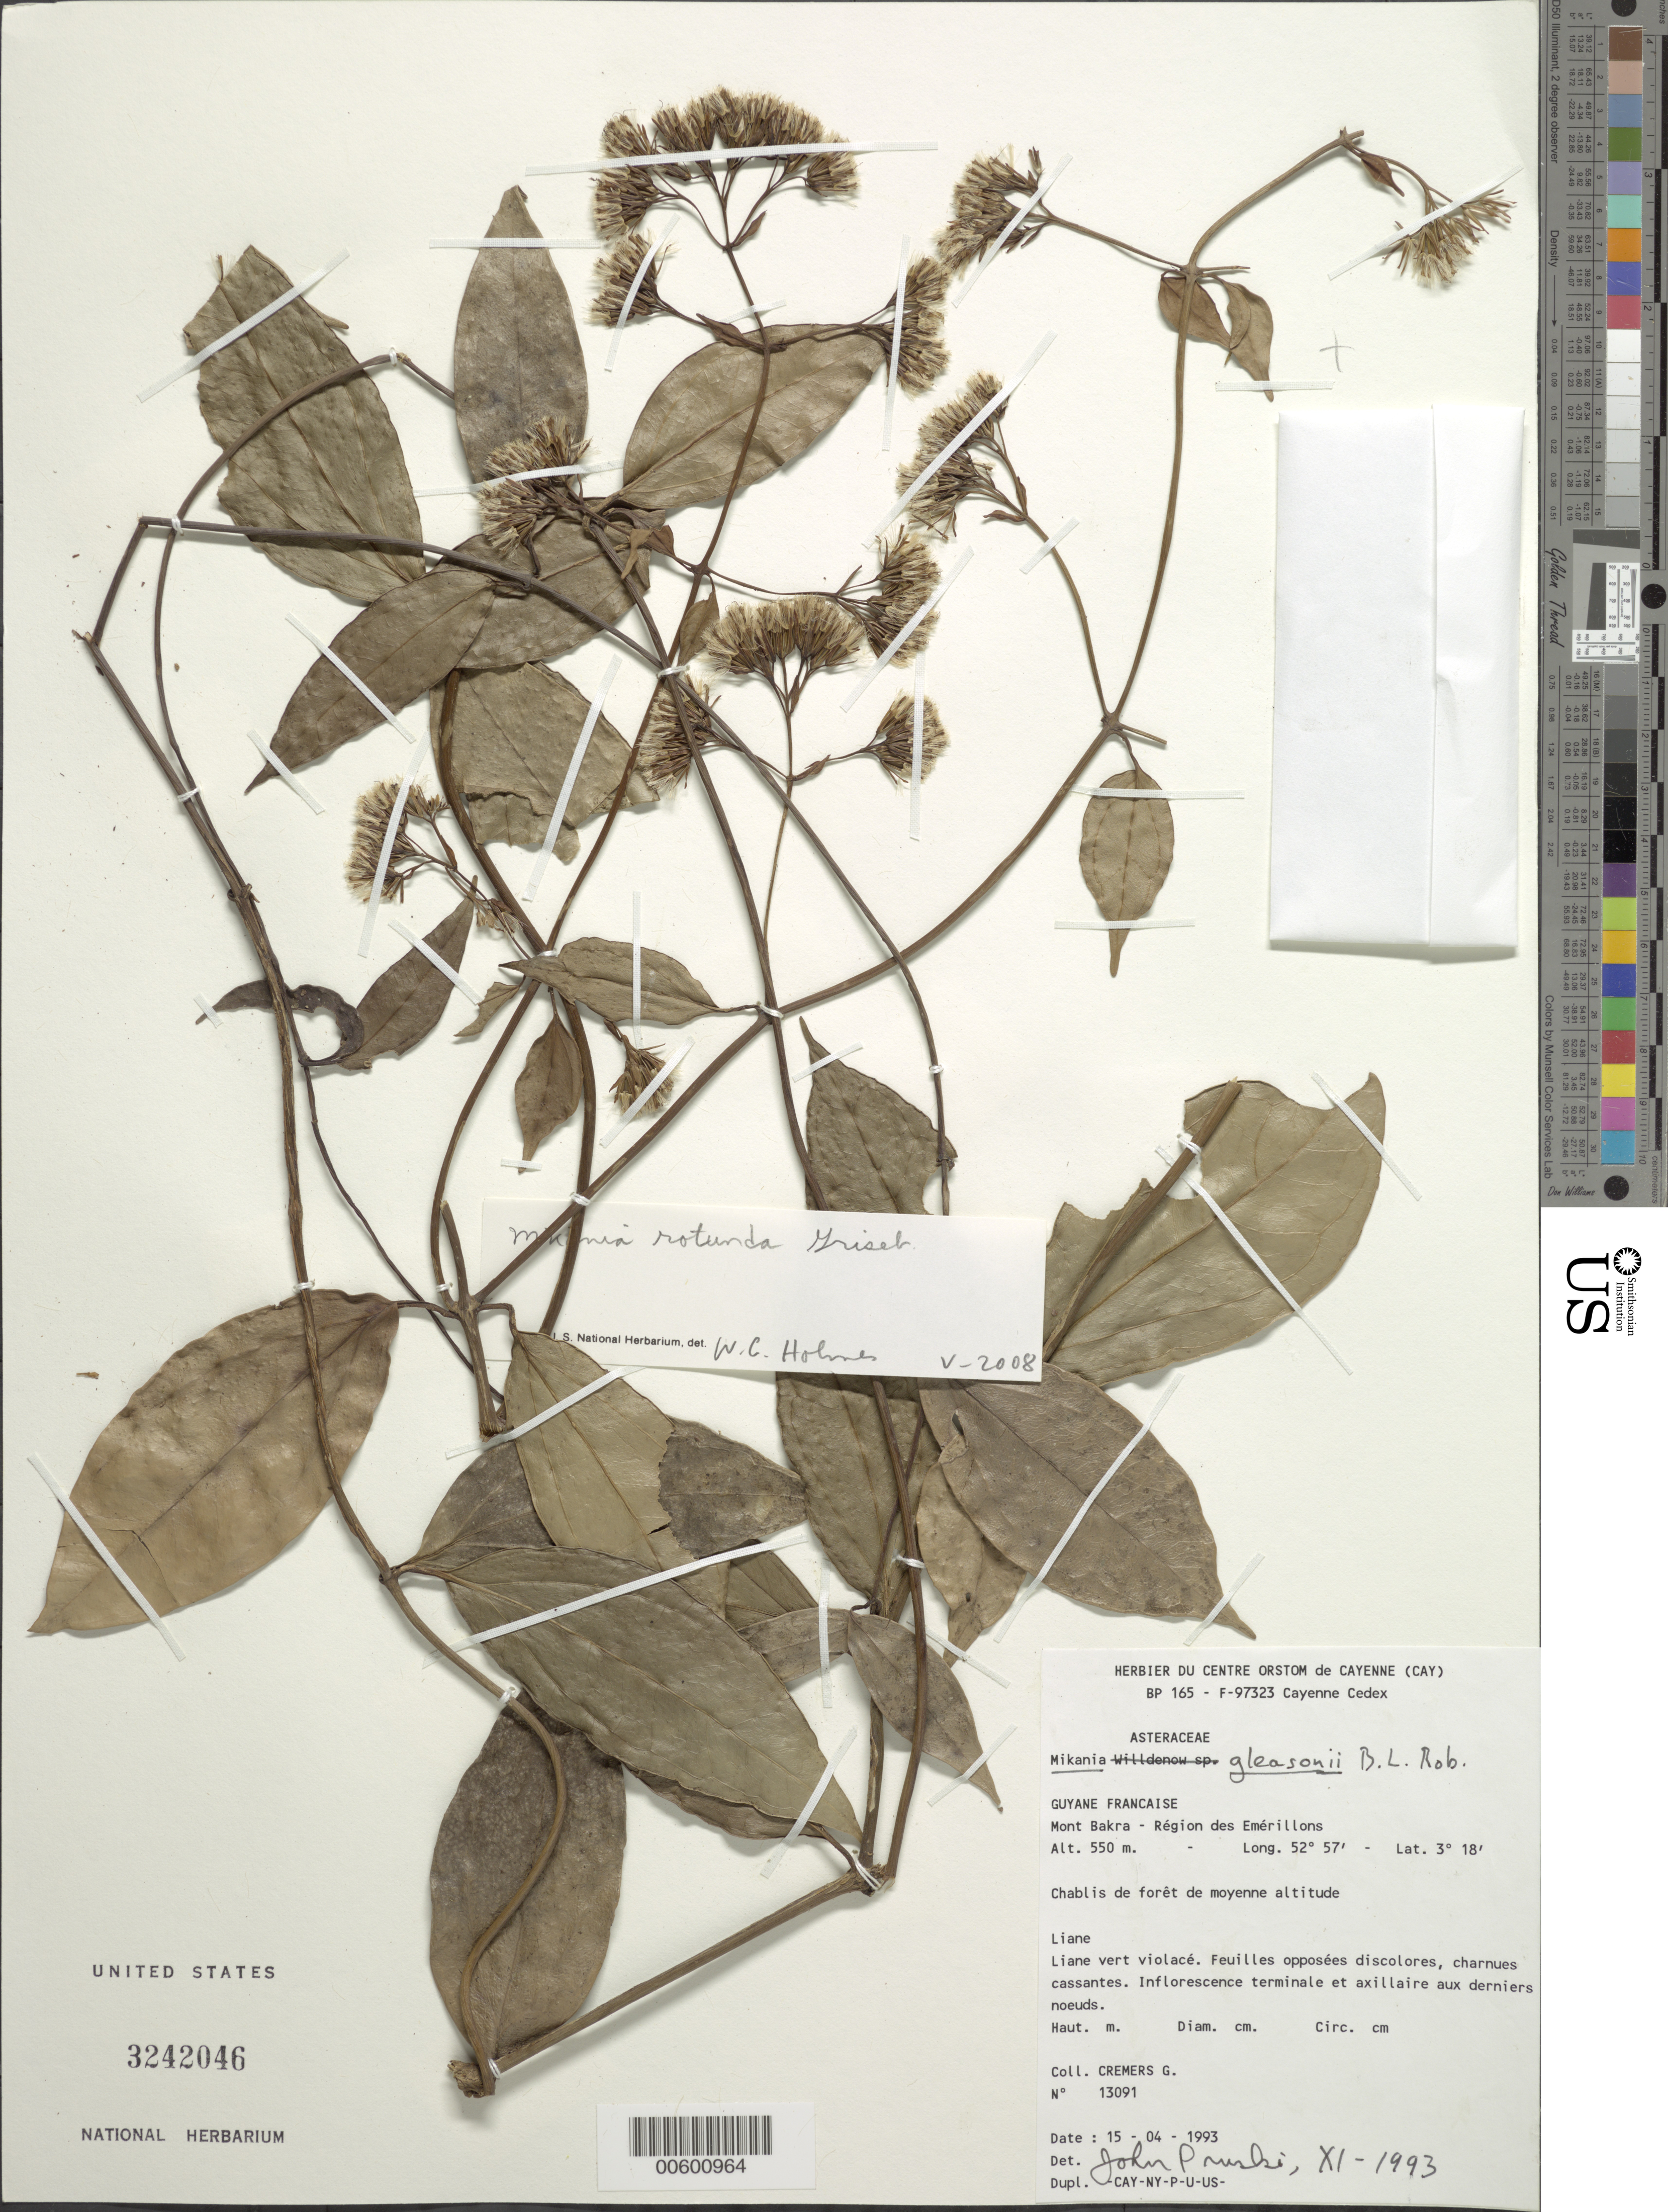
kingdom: Plantae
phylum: Tracheophyta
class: Magnoliopsida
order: Asterales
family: Asteraceae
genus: Mikania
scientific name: Mikania gleasonii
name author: B.L. Rob.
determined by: Pruski, J. F.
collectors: G. Cremers & J.-J. de Granville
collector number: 13091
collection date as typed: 15-Apr-93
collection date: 1993-04-15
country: French Guiana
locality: Mont Bakra, région des Emérillons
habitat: Chablis de forêt de moyenne altitude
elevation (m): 550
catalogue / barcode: US 3242046